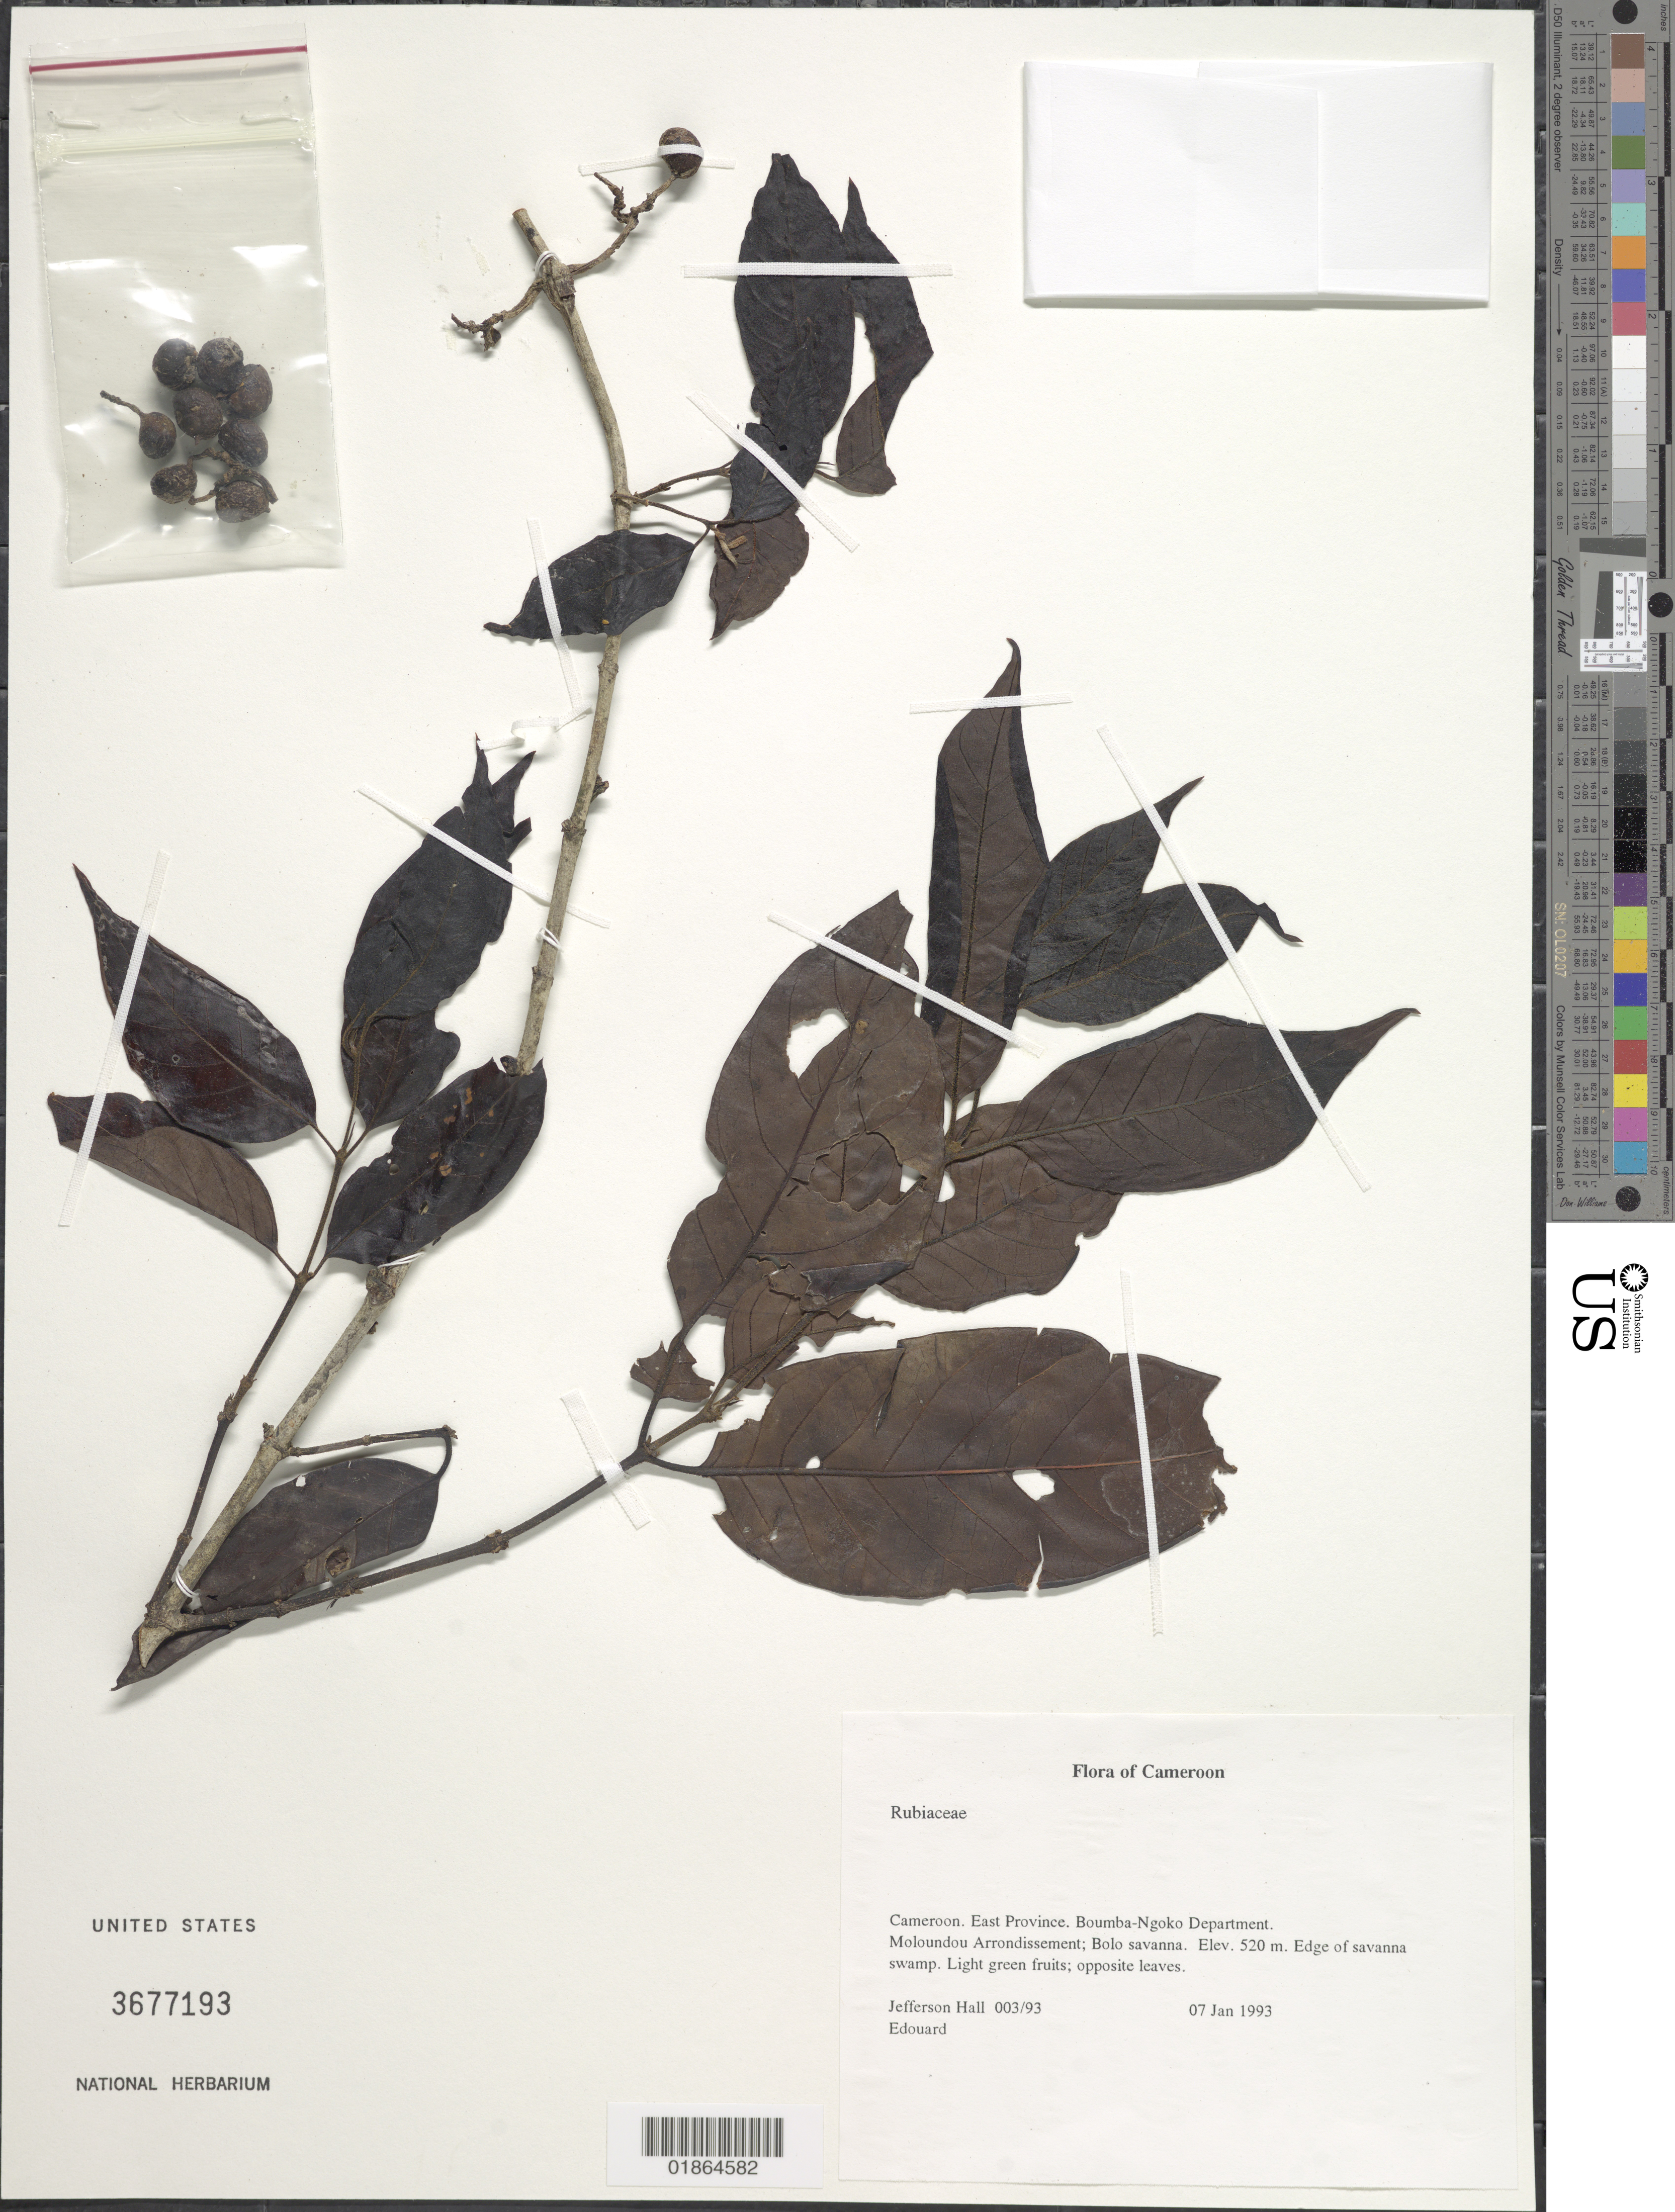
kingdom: Plantae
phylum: Tracheophyta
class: Magnoliopsida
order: Gentianales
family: Rubiaceae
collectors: J. Hall & -. Edouard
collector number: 003/93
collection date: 1993-01-07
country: Cameroon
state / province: Est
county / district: Boumba-ngoko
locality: Moloundou Arrondissement; Bolo savanna.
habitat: Edge of savanna swamp.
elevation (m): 520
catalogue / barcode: US 3677193